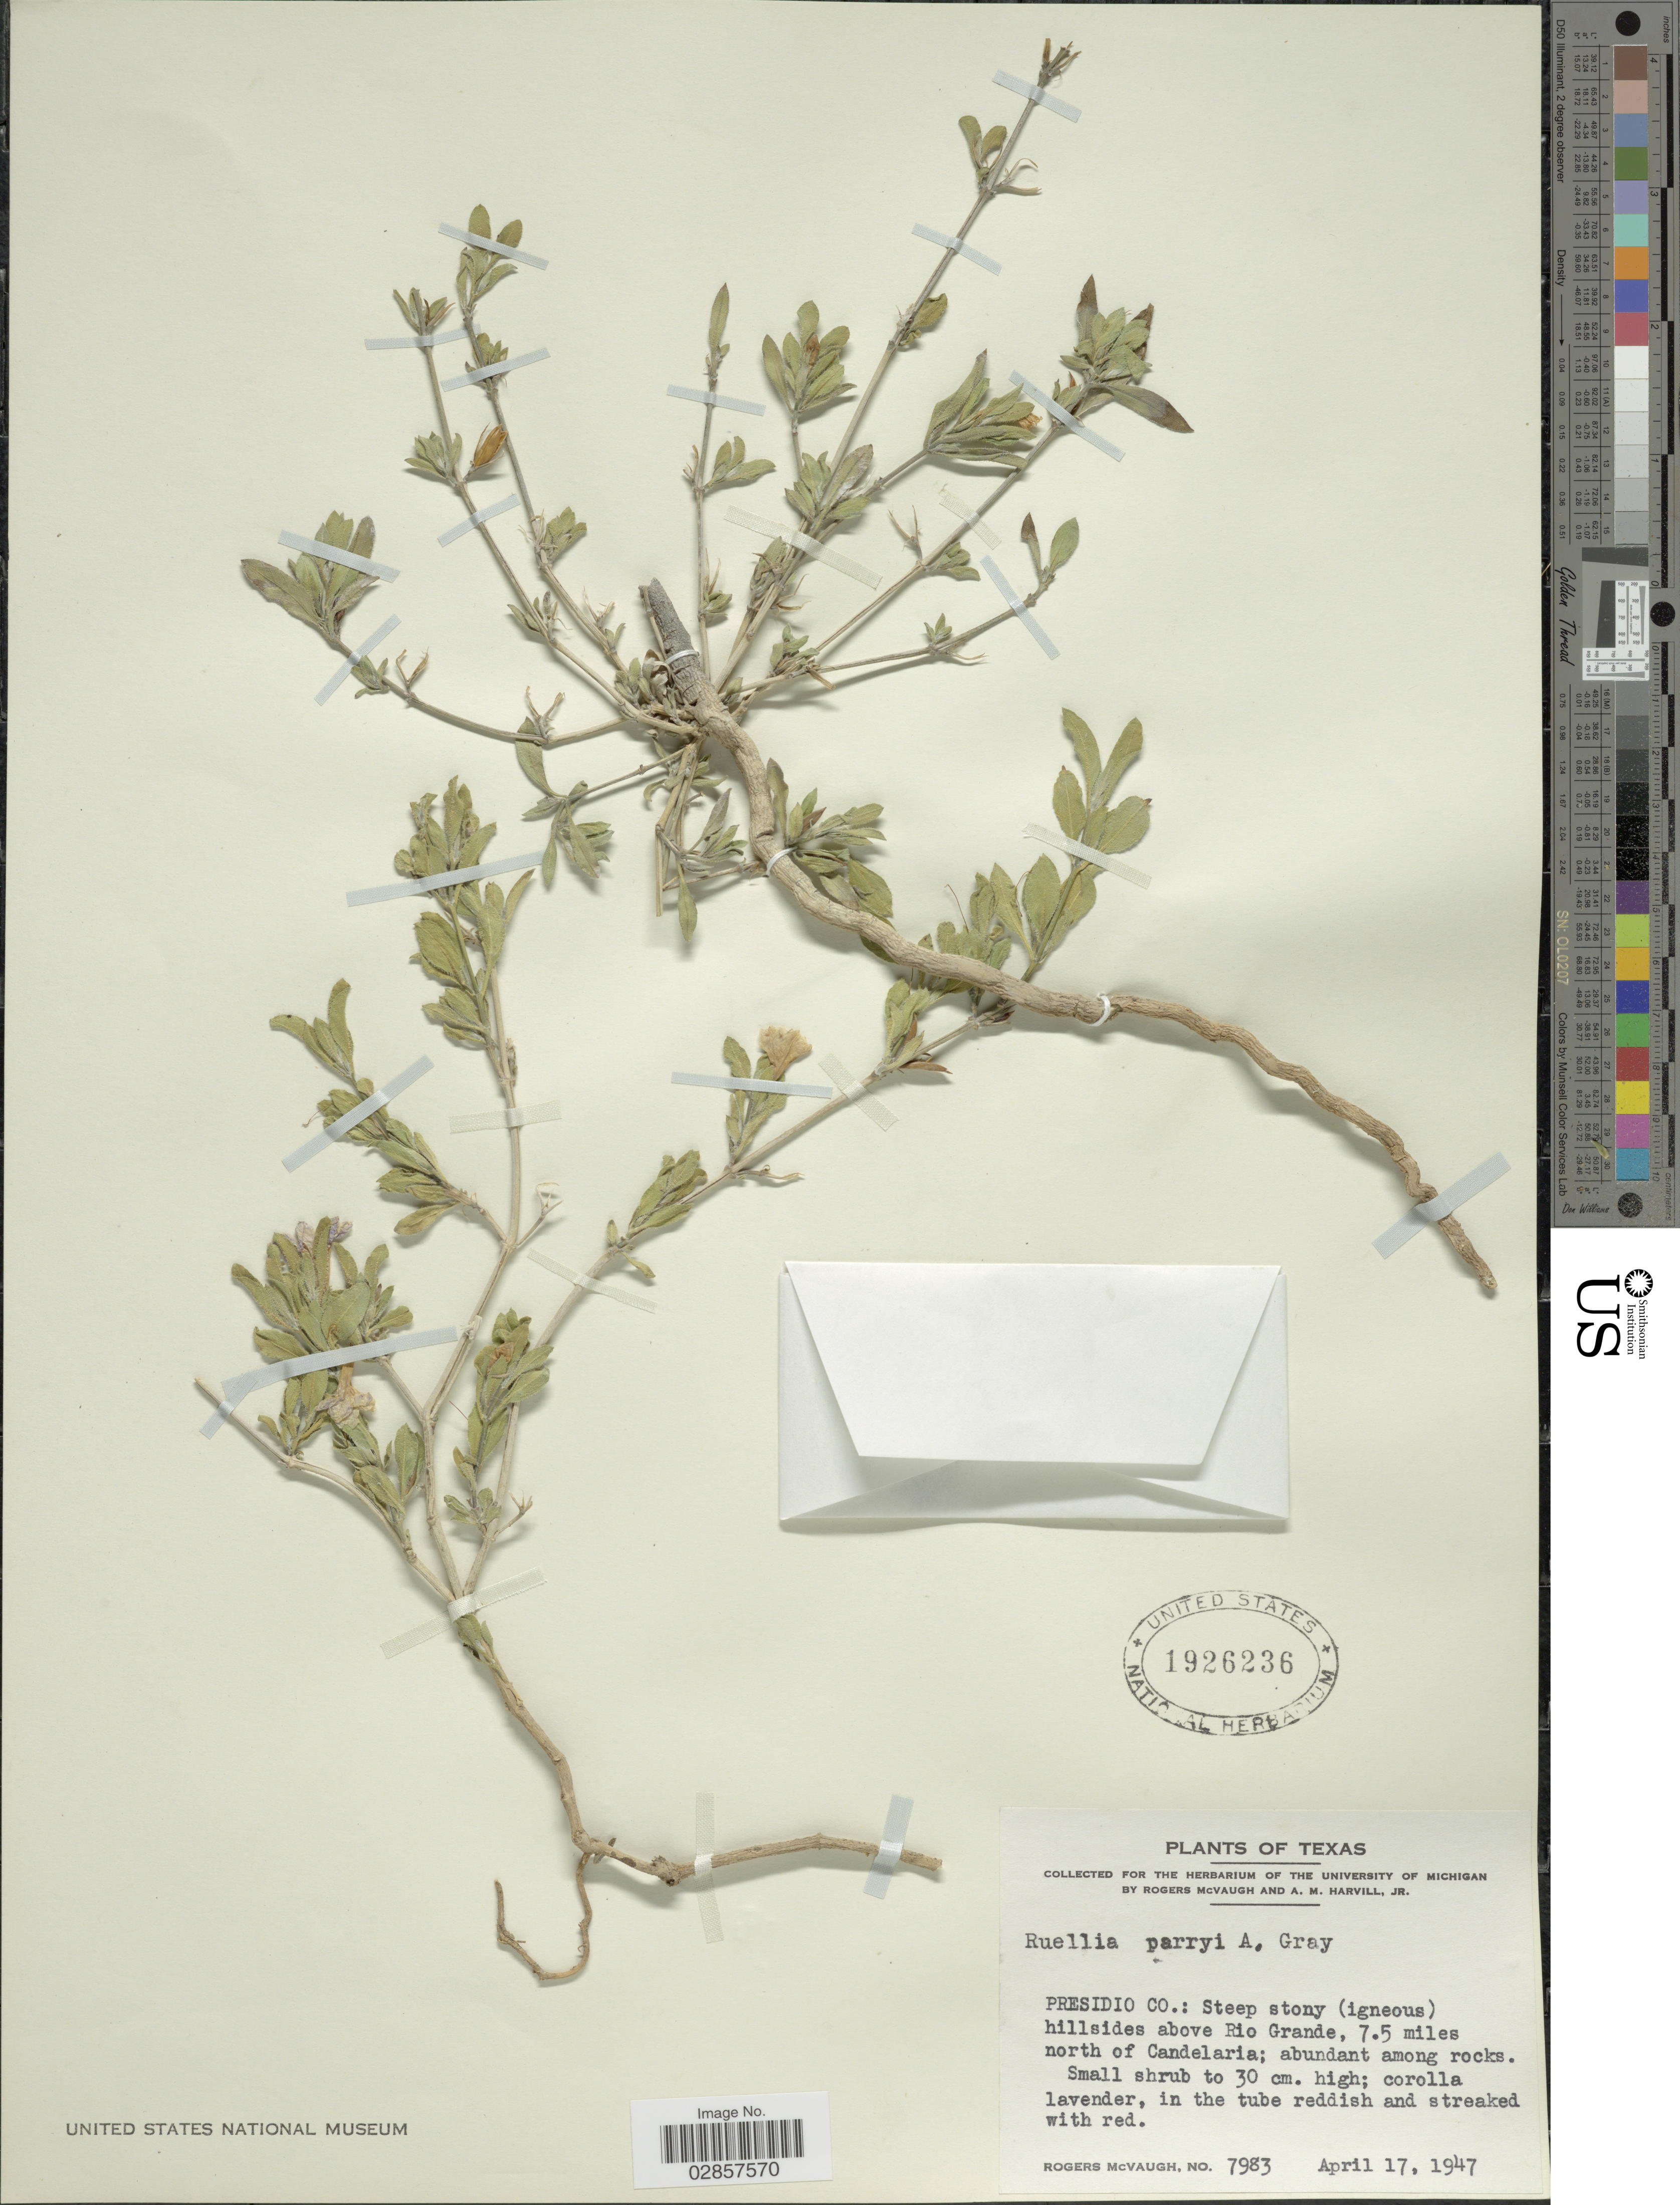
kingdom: Plantae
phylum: Tracheophyta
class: Magnoliopsida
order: Lamiales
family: Acanthaceae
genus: Ruellia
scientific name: Ruellia parryi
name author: A. Gray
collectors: R. McVaugh & A. Harvill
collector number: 7983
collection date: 1947-04-17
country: United States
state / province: Texas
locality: Presidio Co., Steep stony (igneous) hillsides above Rio Grande, 7.5 miles north of Candelaria.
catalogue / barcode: US 1926236